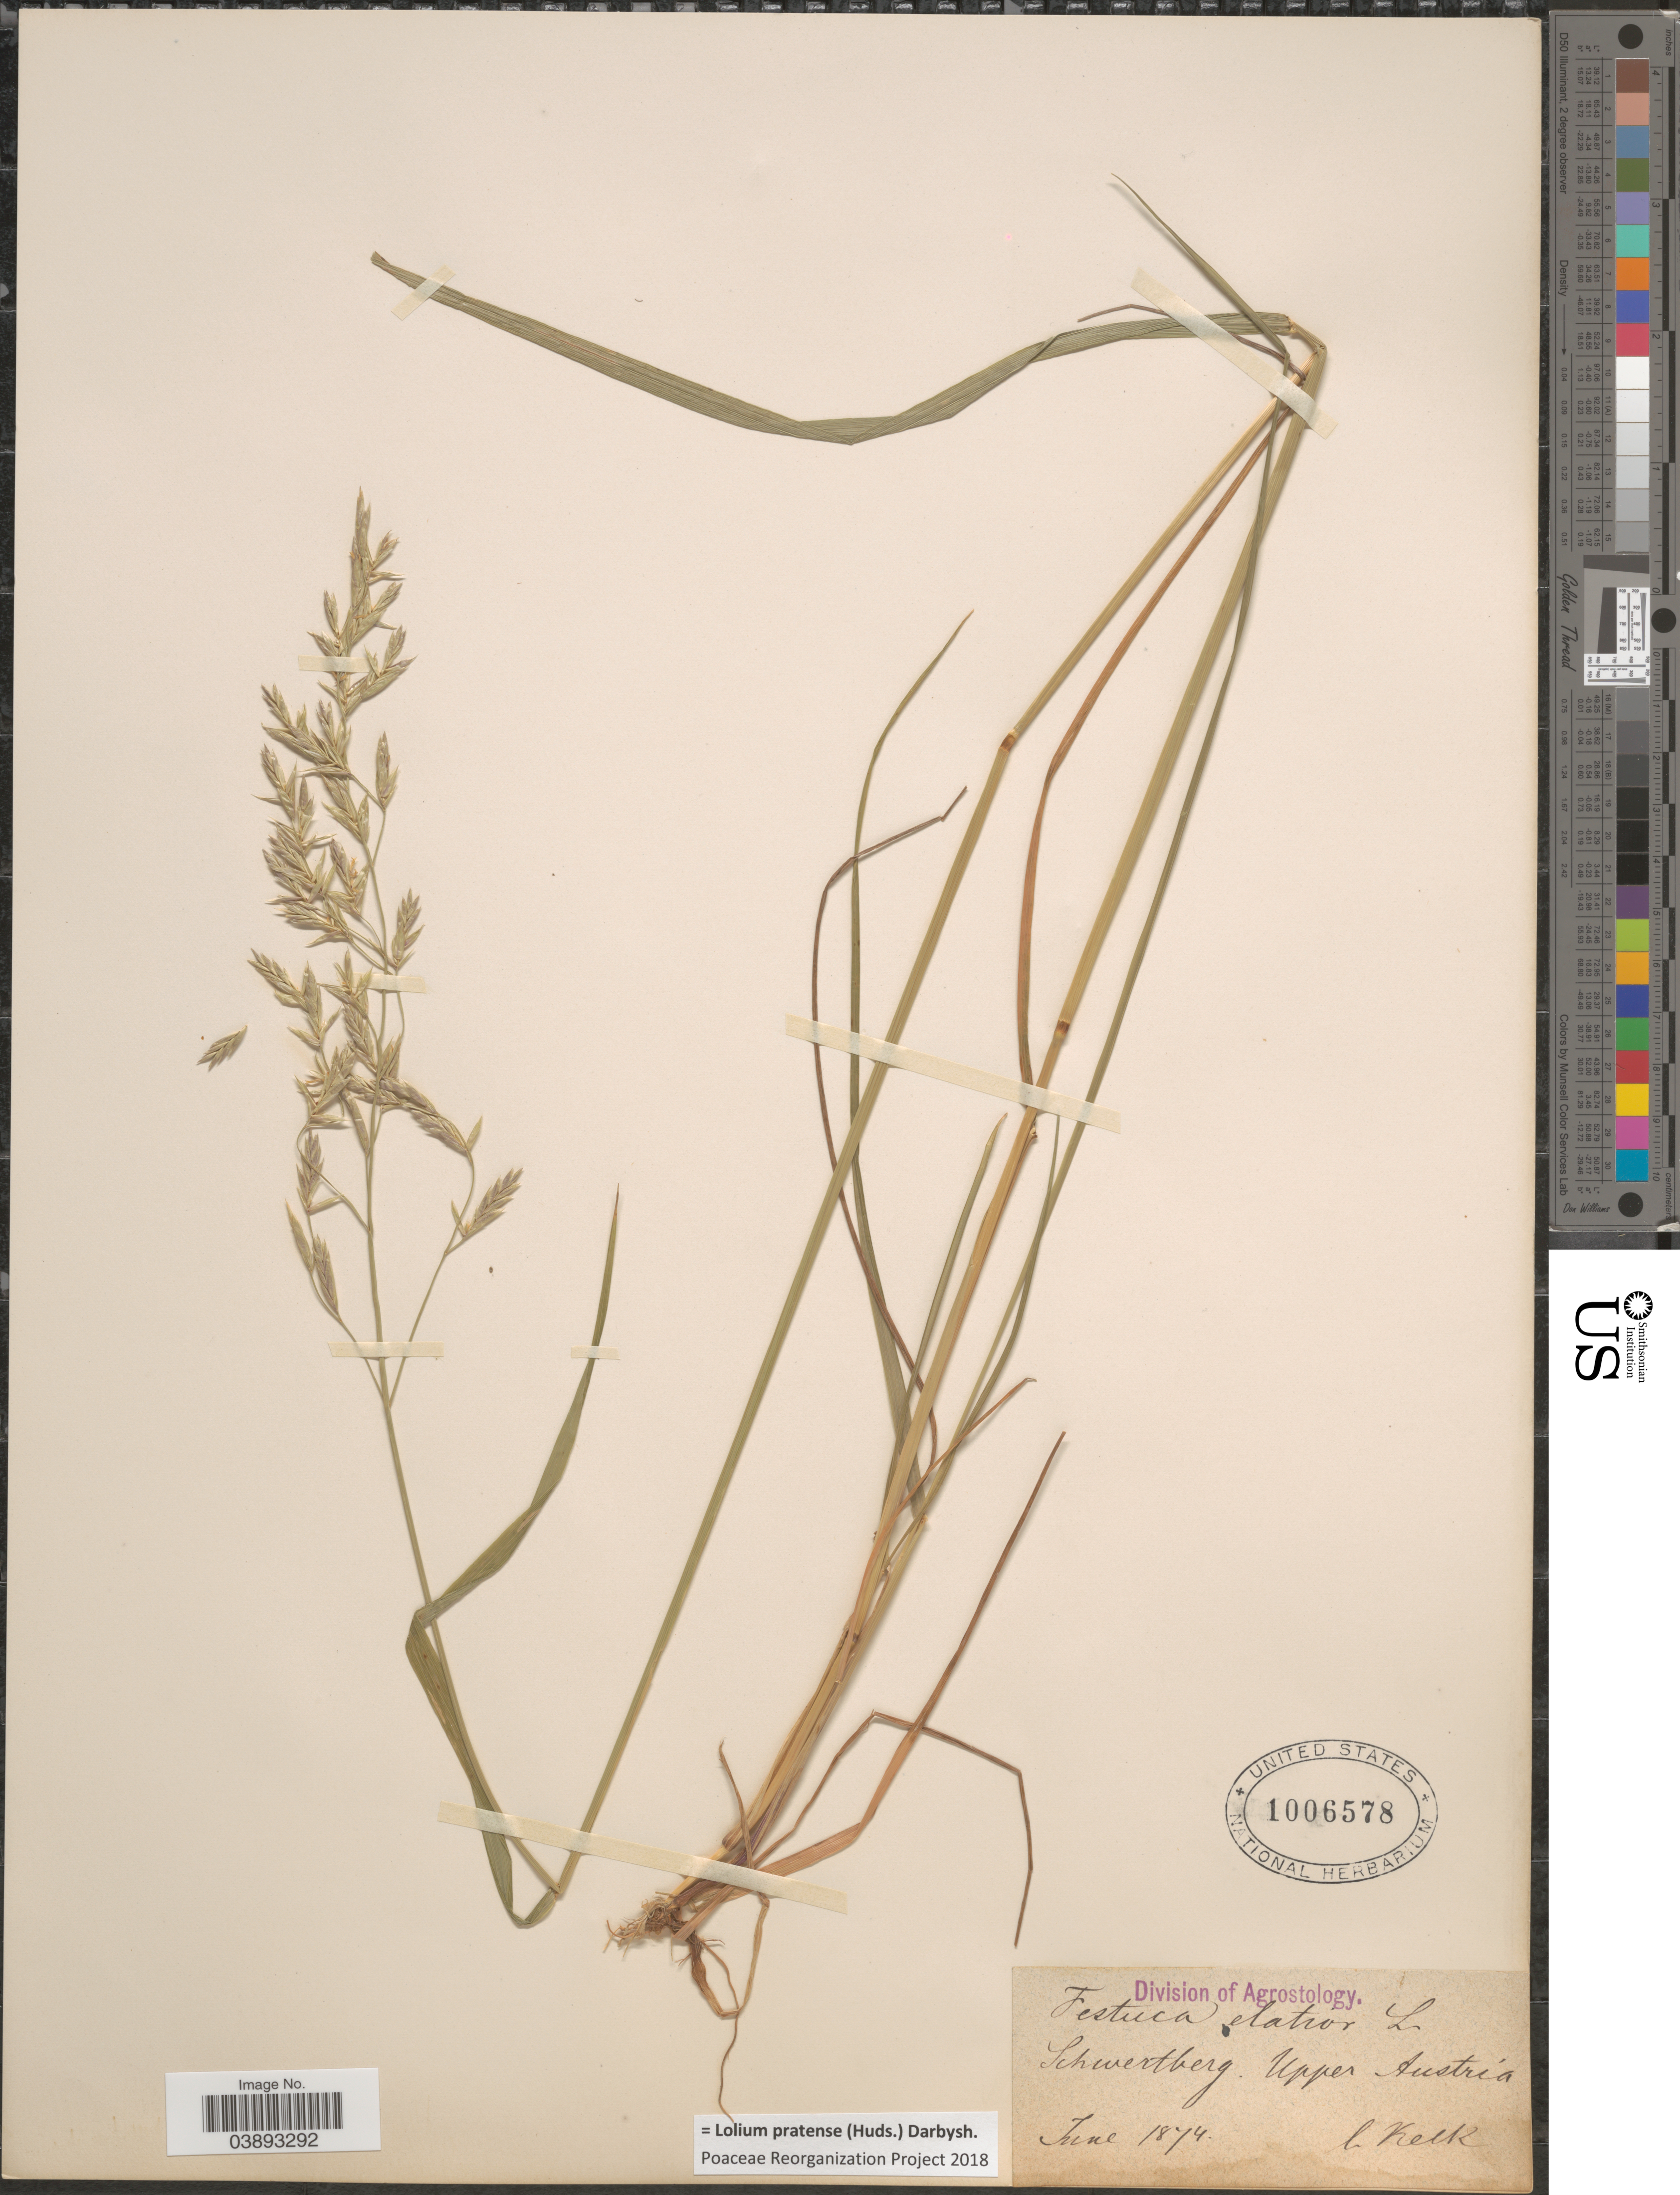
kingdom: Plantae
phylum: Tracheophyta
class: Liliopsida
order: Poales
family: Poaceae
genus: Lolium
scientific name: Lolium pratense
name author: (Huds.) Darbysh.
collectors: Kelk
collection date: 1874-06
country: Austria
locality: Schwertberg. Upper Austria.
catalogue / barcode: US 1006578